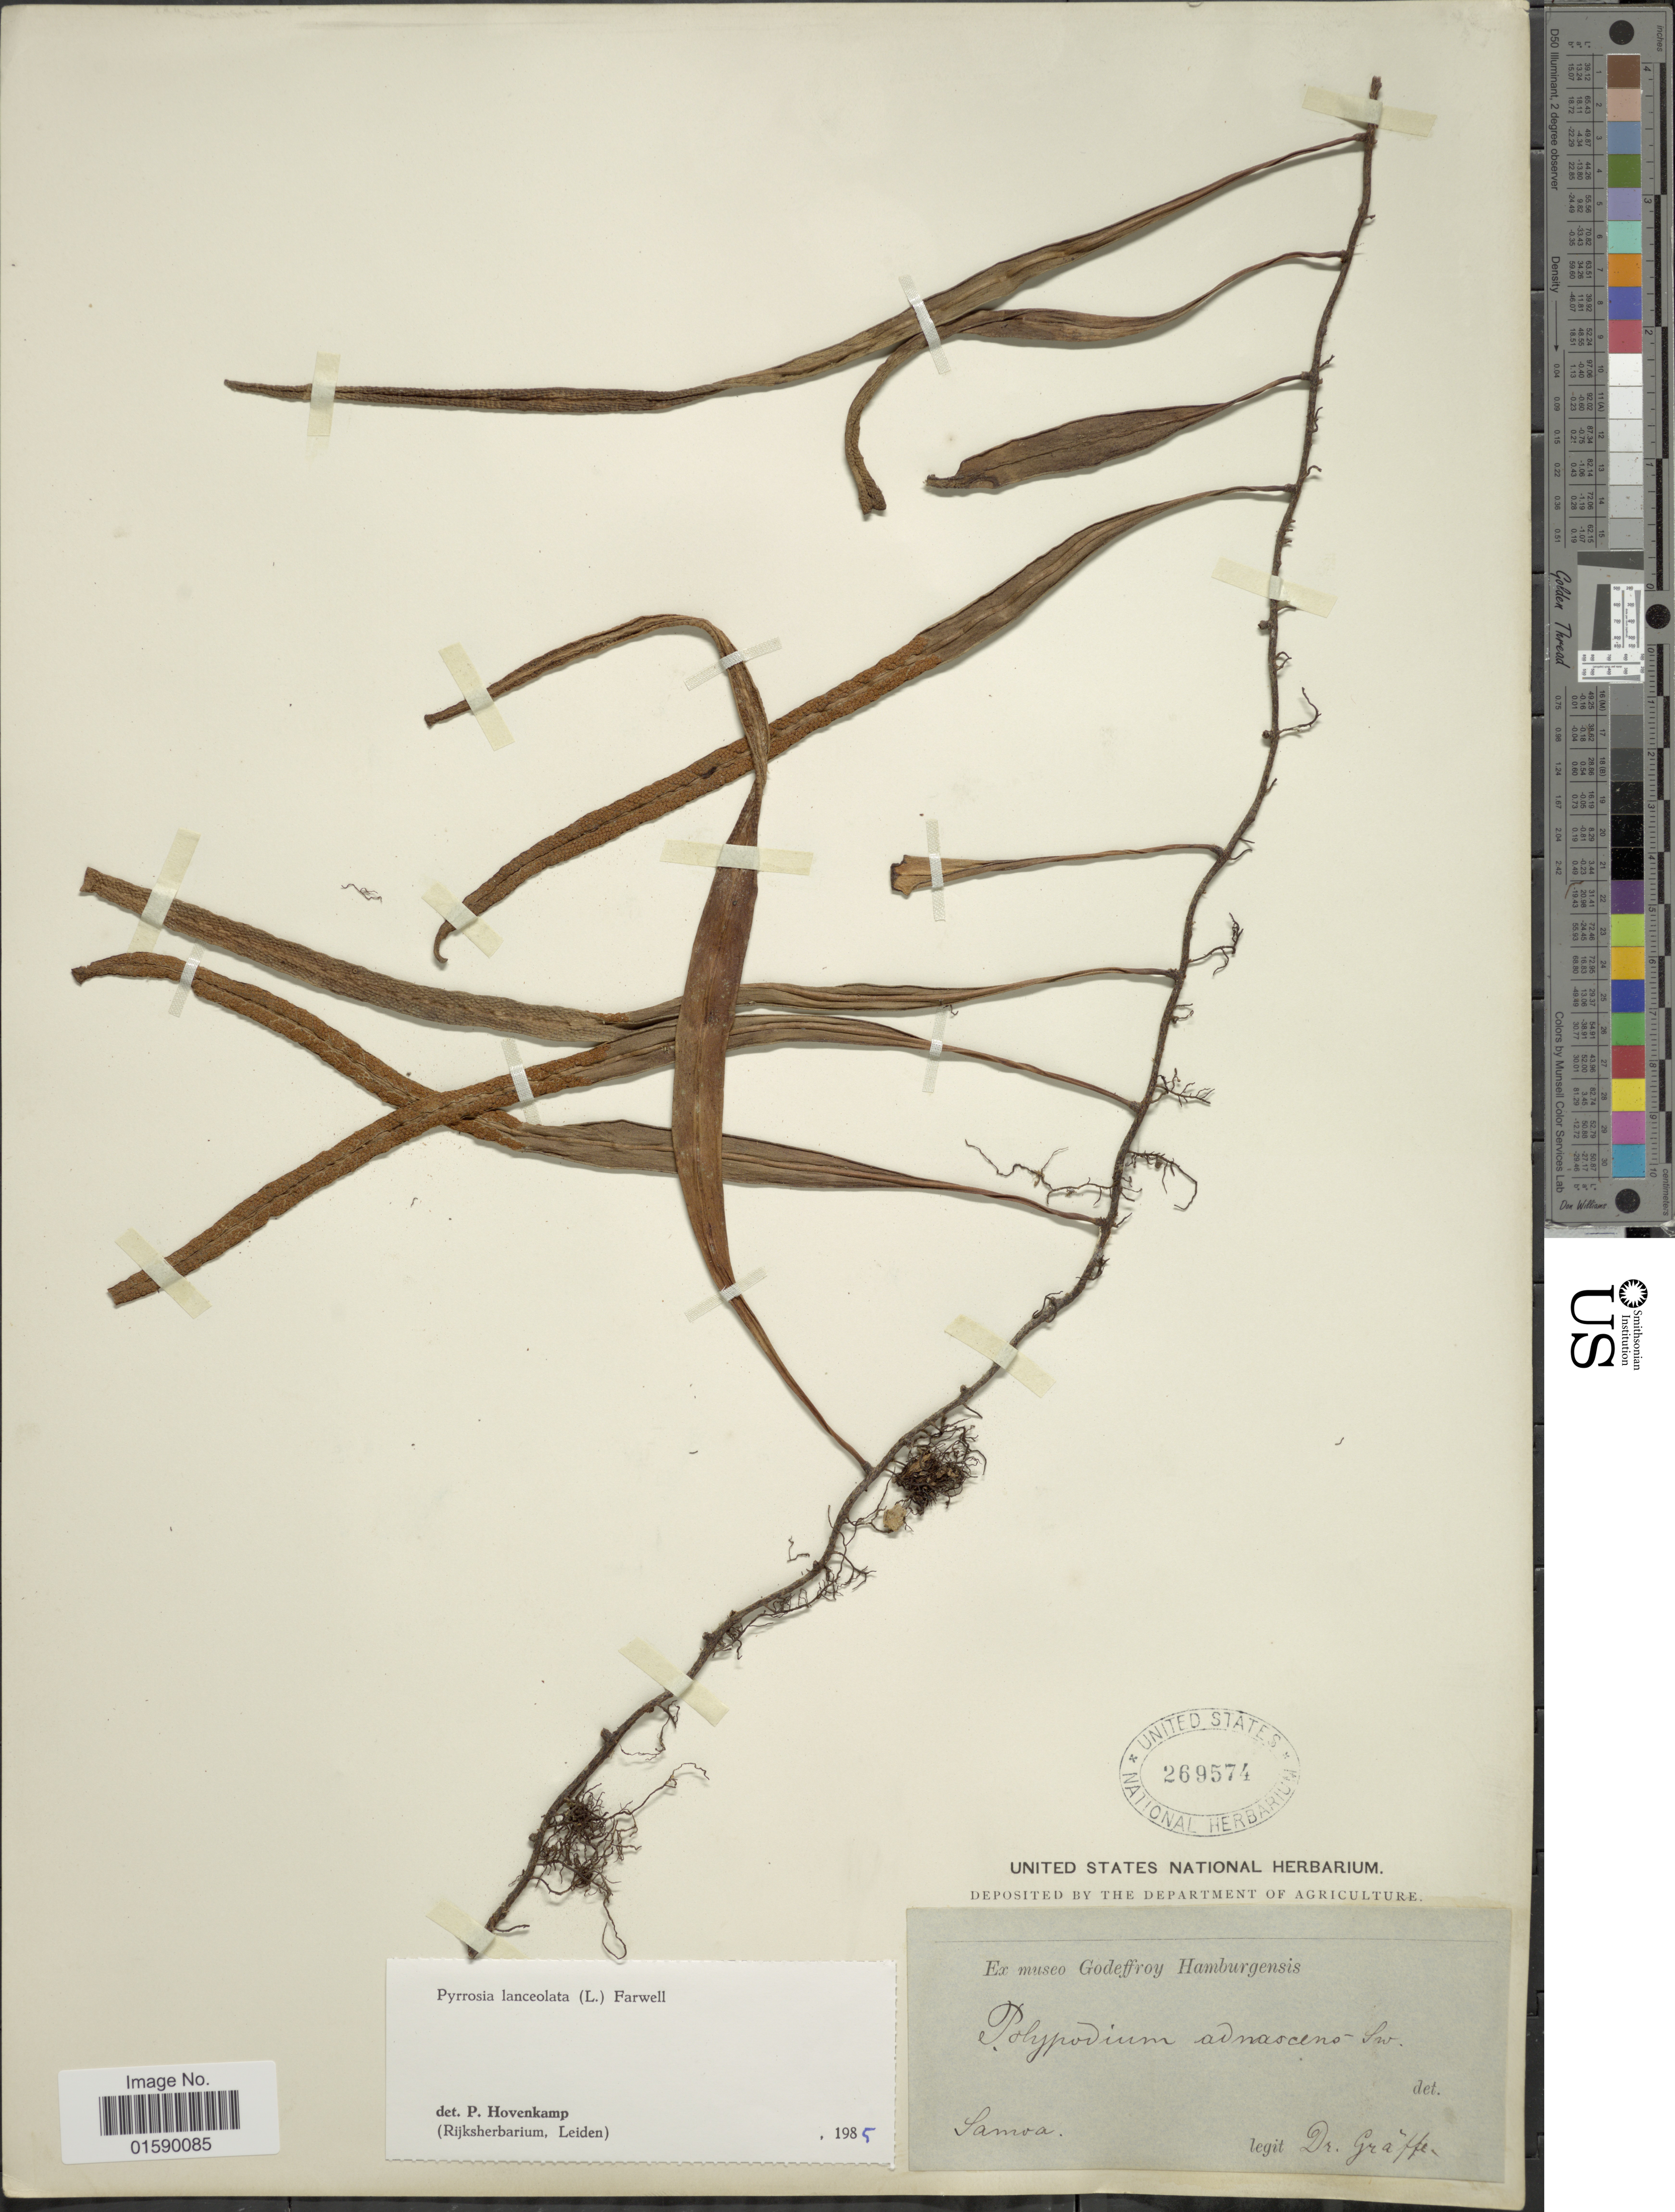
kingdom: Plantae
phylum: Tracheophyta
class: Polypodiopsida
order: Polypodiales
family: Polypodiaceae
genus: Pyrrosia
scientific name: Pyrrosia lanceolata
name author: (L.) Farw.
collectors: Graffe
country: American Samoa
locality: Samoa.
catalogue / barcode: US 269574